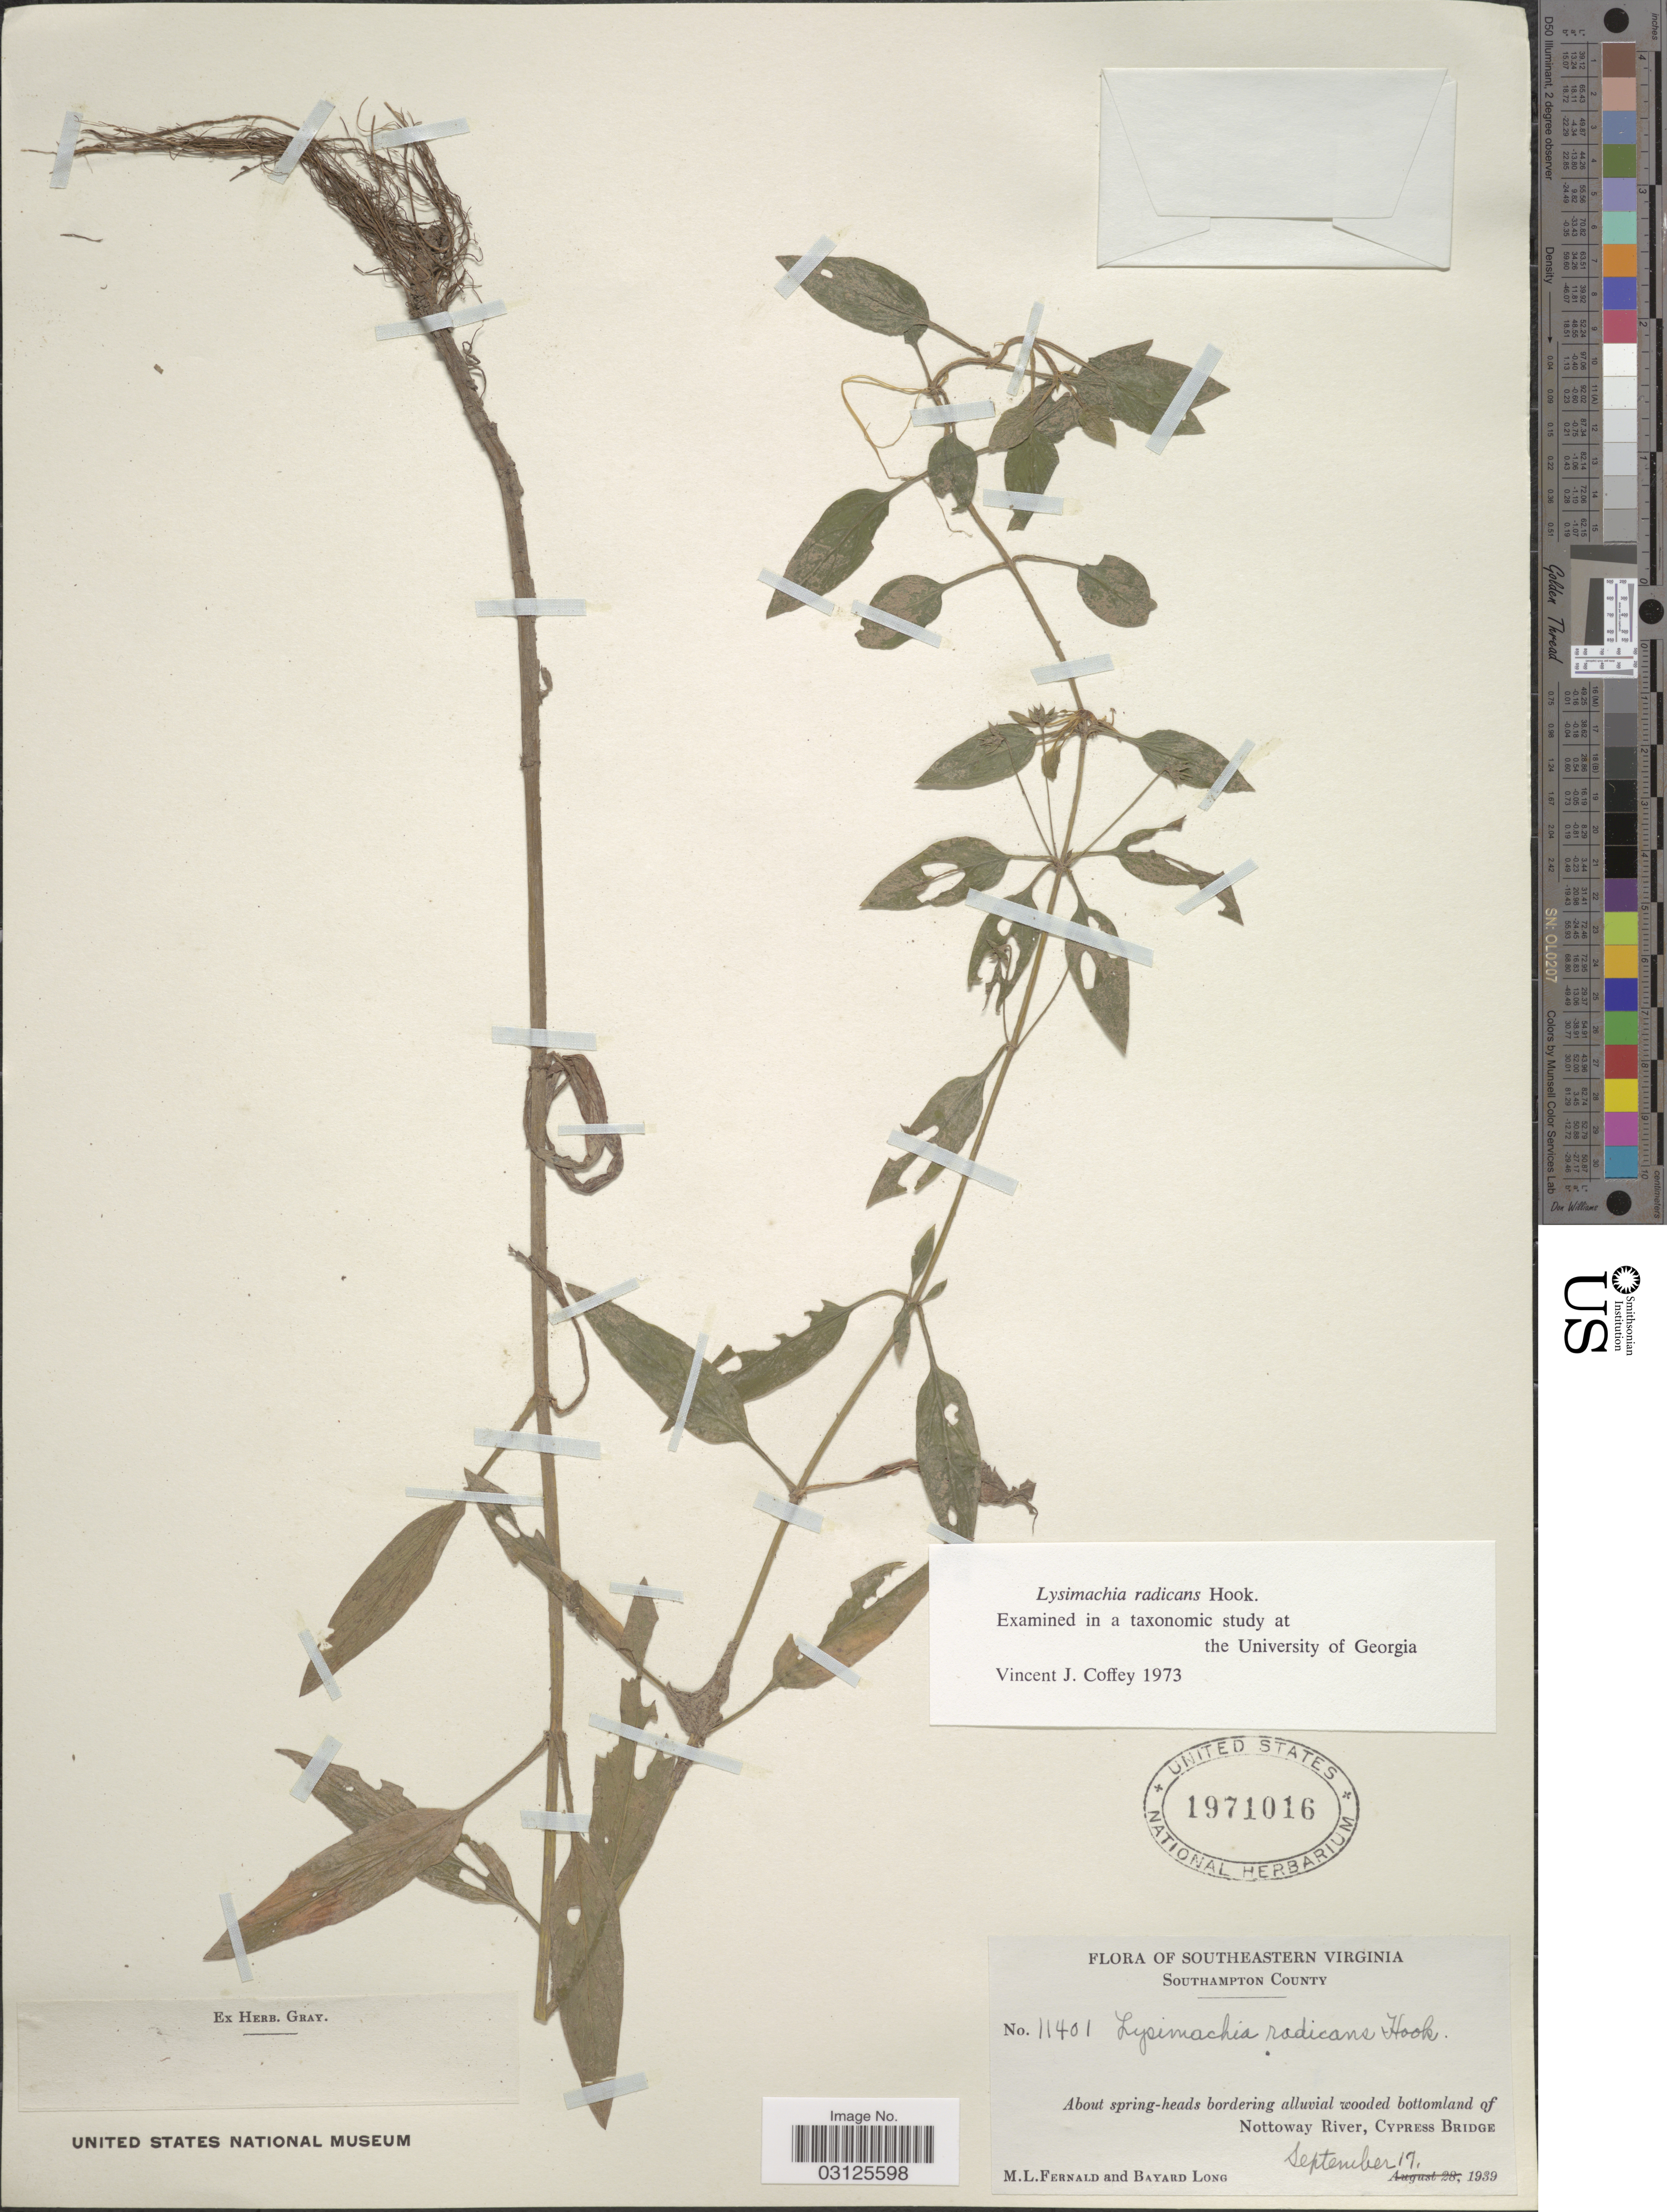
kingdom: Plantae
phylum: Tracheophyta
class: Magnoliopsida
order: Ericales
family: Primulaceae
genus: Lysimachia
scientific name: Lysimachia radicans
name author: Hook.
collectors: M. L. Fernald & B. Long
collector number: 11401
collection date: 1939-09-17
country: United States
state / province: Virginia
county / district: Southampton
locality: Southeastern Virginia, Southampton County. About spring-heads bordering alluvial wooded bottomland of Nottoway River, Cypress Bridge.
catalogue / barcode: US 1971016